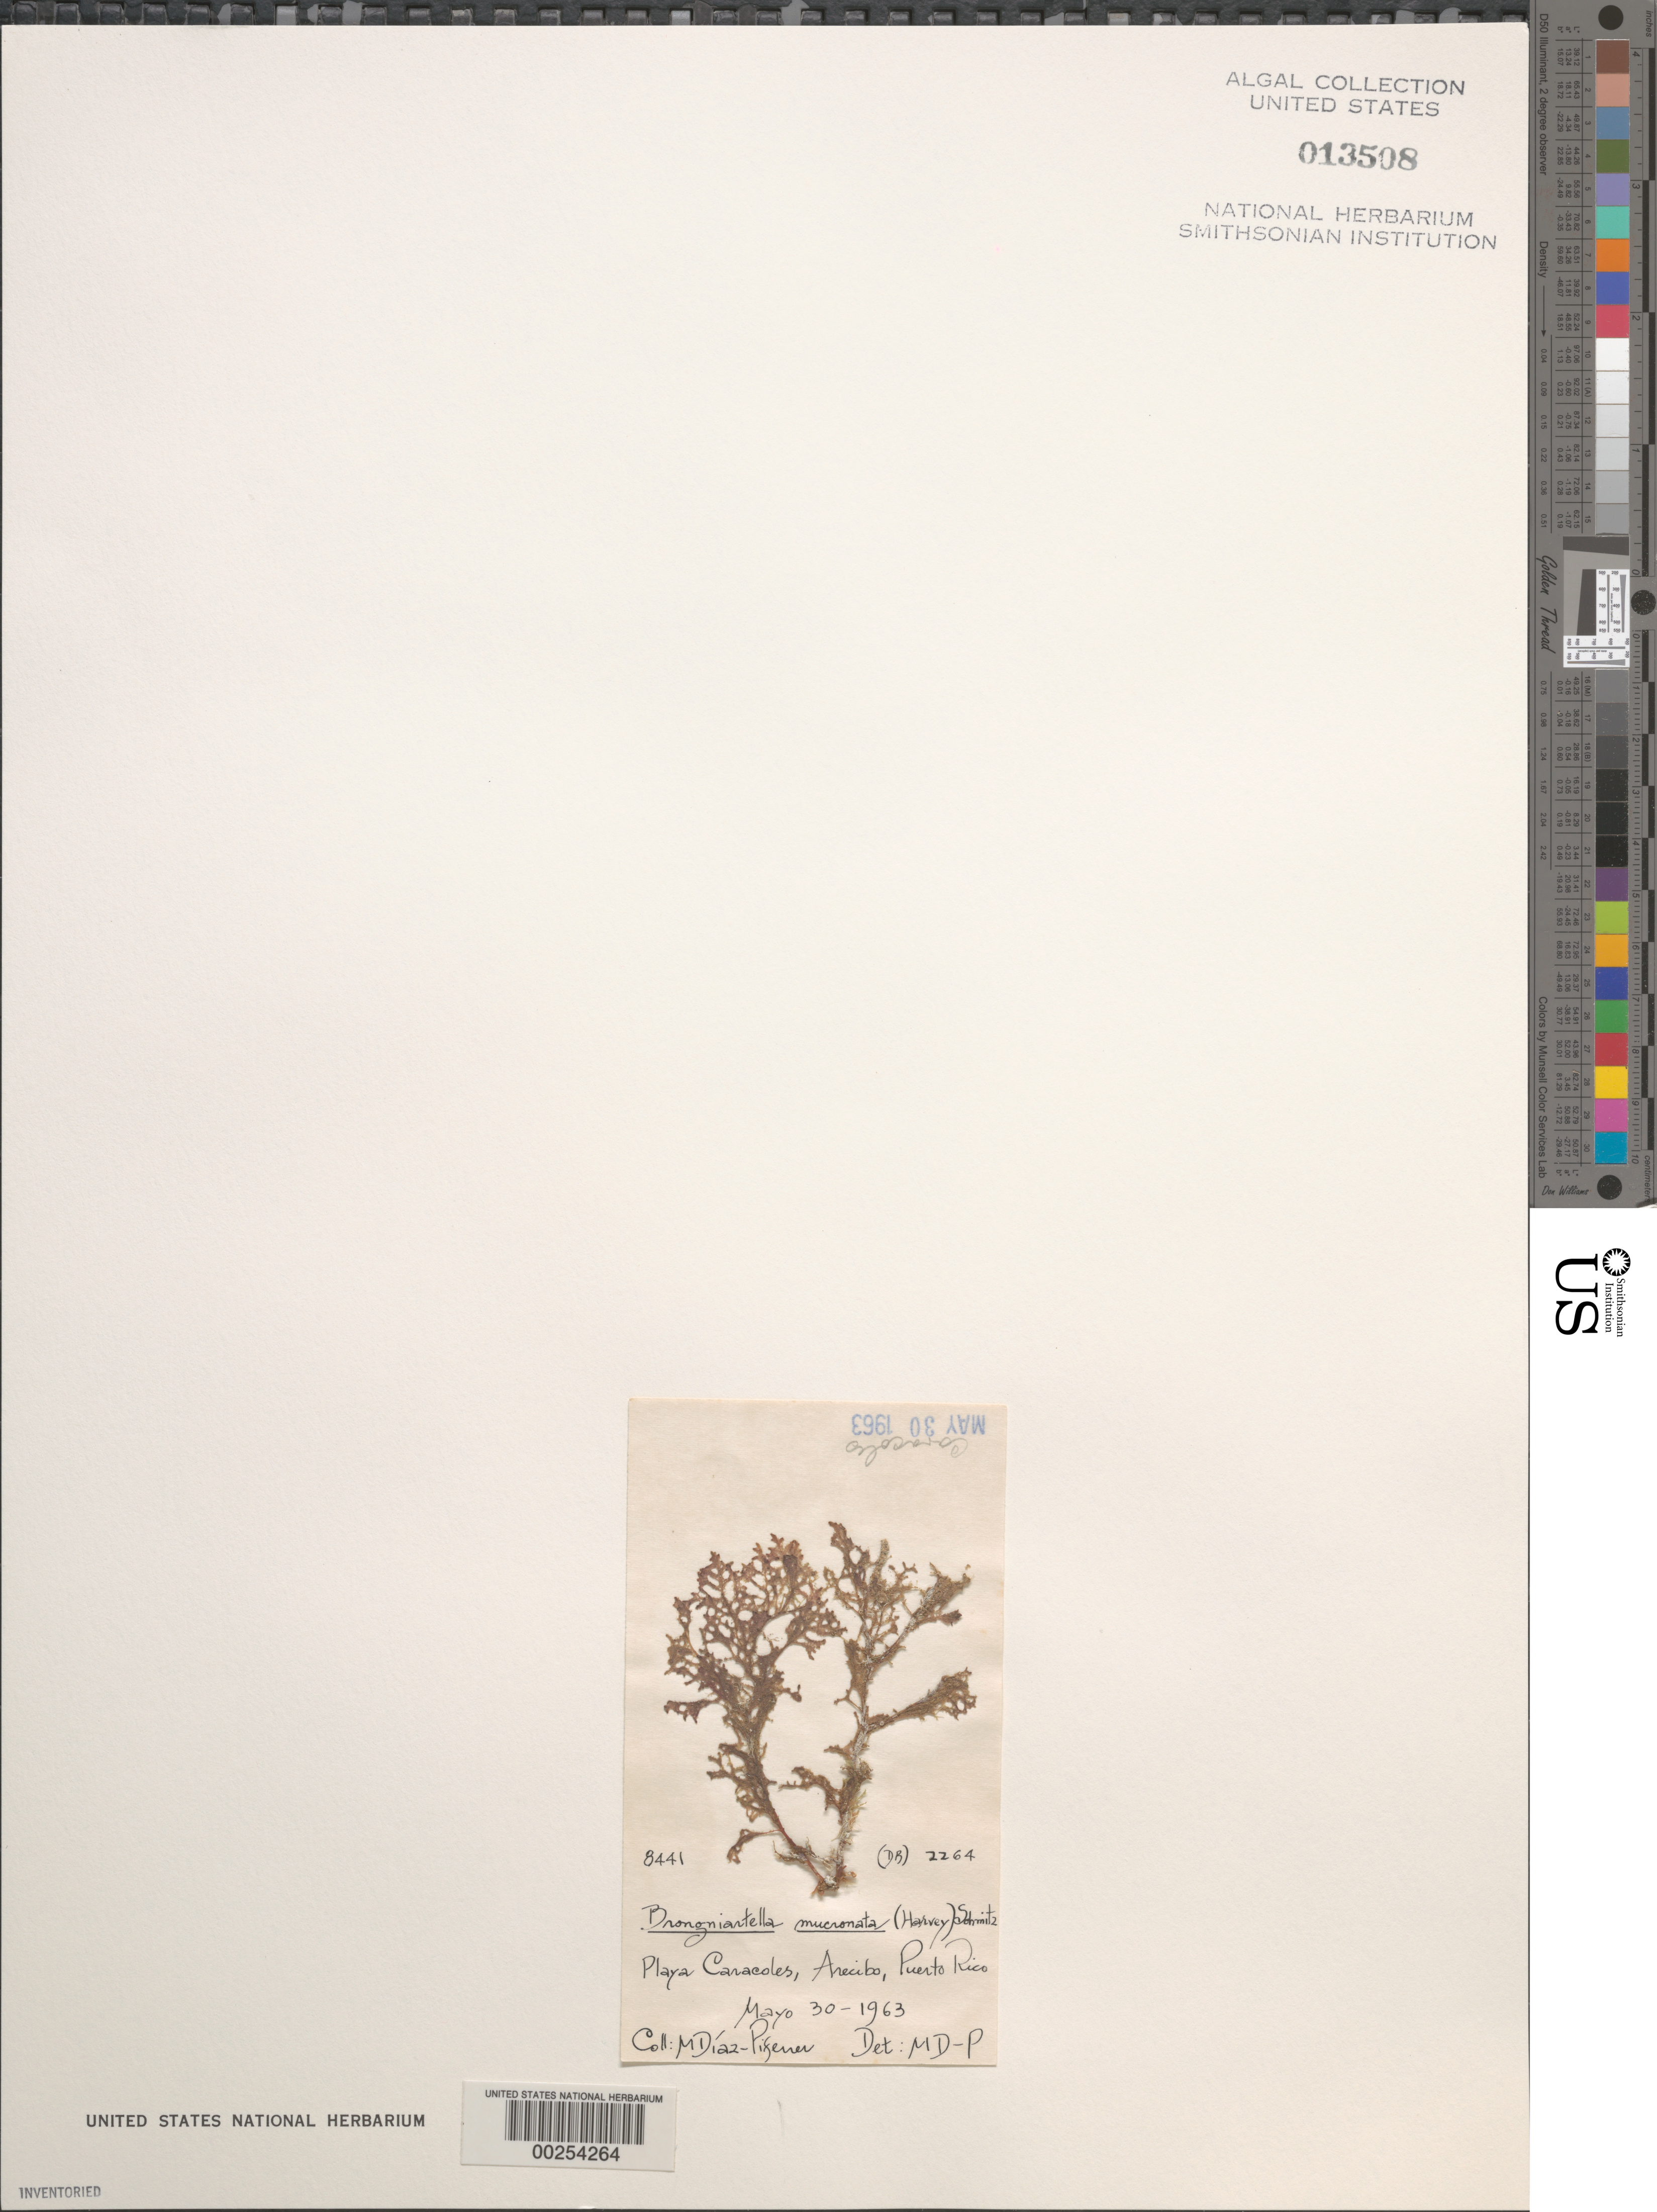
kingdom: Plantae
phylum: Rhodophyta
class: Florideophyceae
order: Ceramiales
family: Rhodomelaceae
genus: Heterodasya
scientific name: Heterodasya mucronata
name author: (Harv.) M.J. Wynne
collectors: M. Diaz-Piferrer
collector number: (DB) 2264 & 8441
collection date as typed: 30 May 1963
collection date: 1963-05-30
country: Puerto Rico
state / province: Arecibo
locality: Playa Caracoles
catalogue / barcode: US 13508